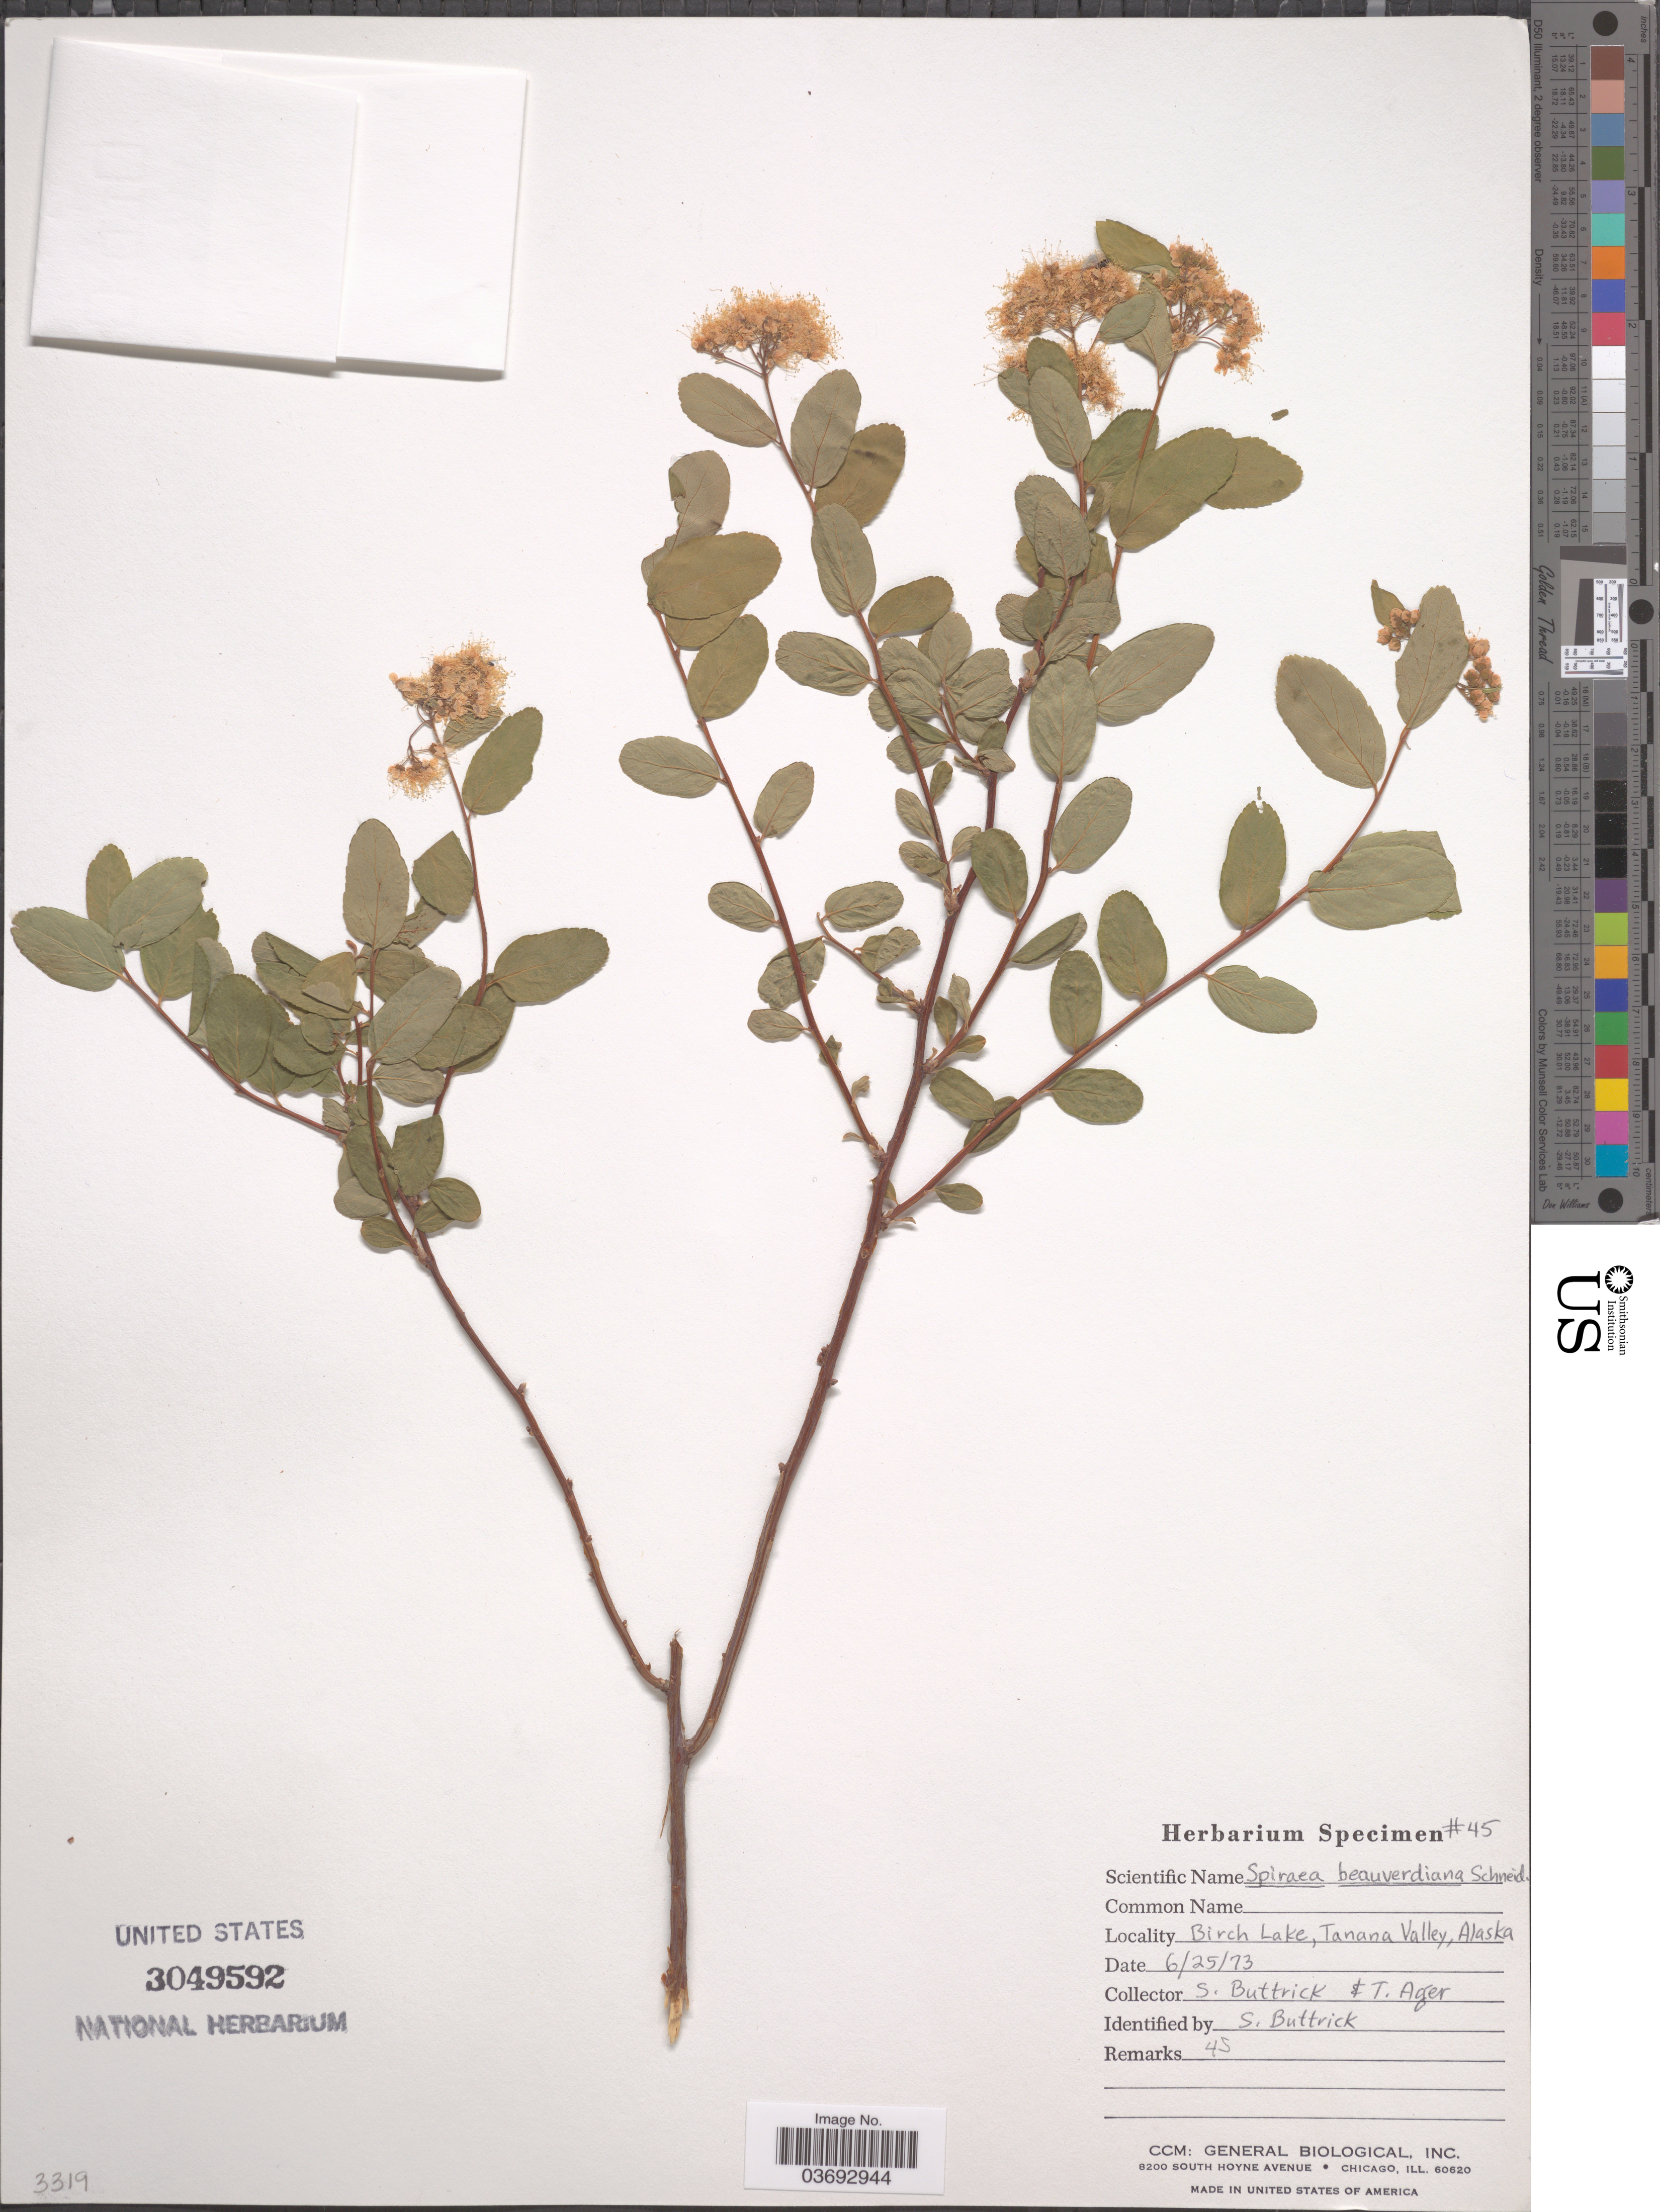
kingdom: Plantae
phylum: Tracheophyta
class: Magnoliopsida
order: Rosales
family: Rosaceae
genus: Spiraea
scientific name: Spiraea stevenii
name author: (C.K. Schneid.) Rydb.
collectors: S. Buttrick & T. Ager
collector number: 45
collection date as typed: Transcribed d/m/y: 25/6/73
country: United States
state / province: Alaska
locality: Birch Lake, Tanana Valley.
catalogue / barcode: US 3049592